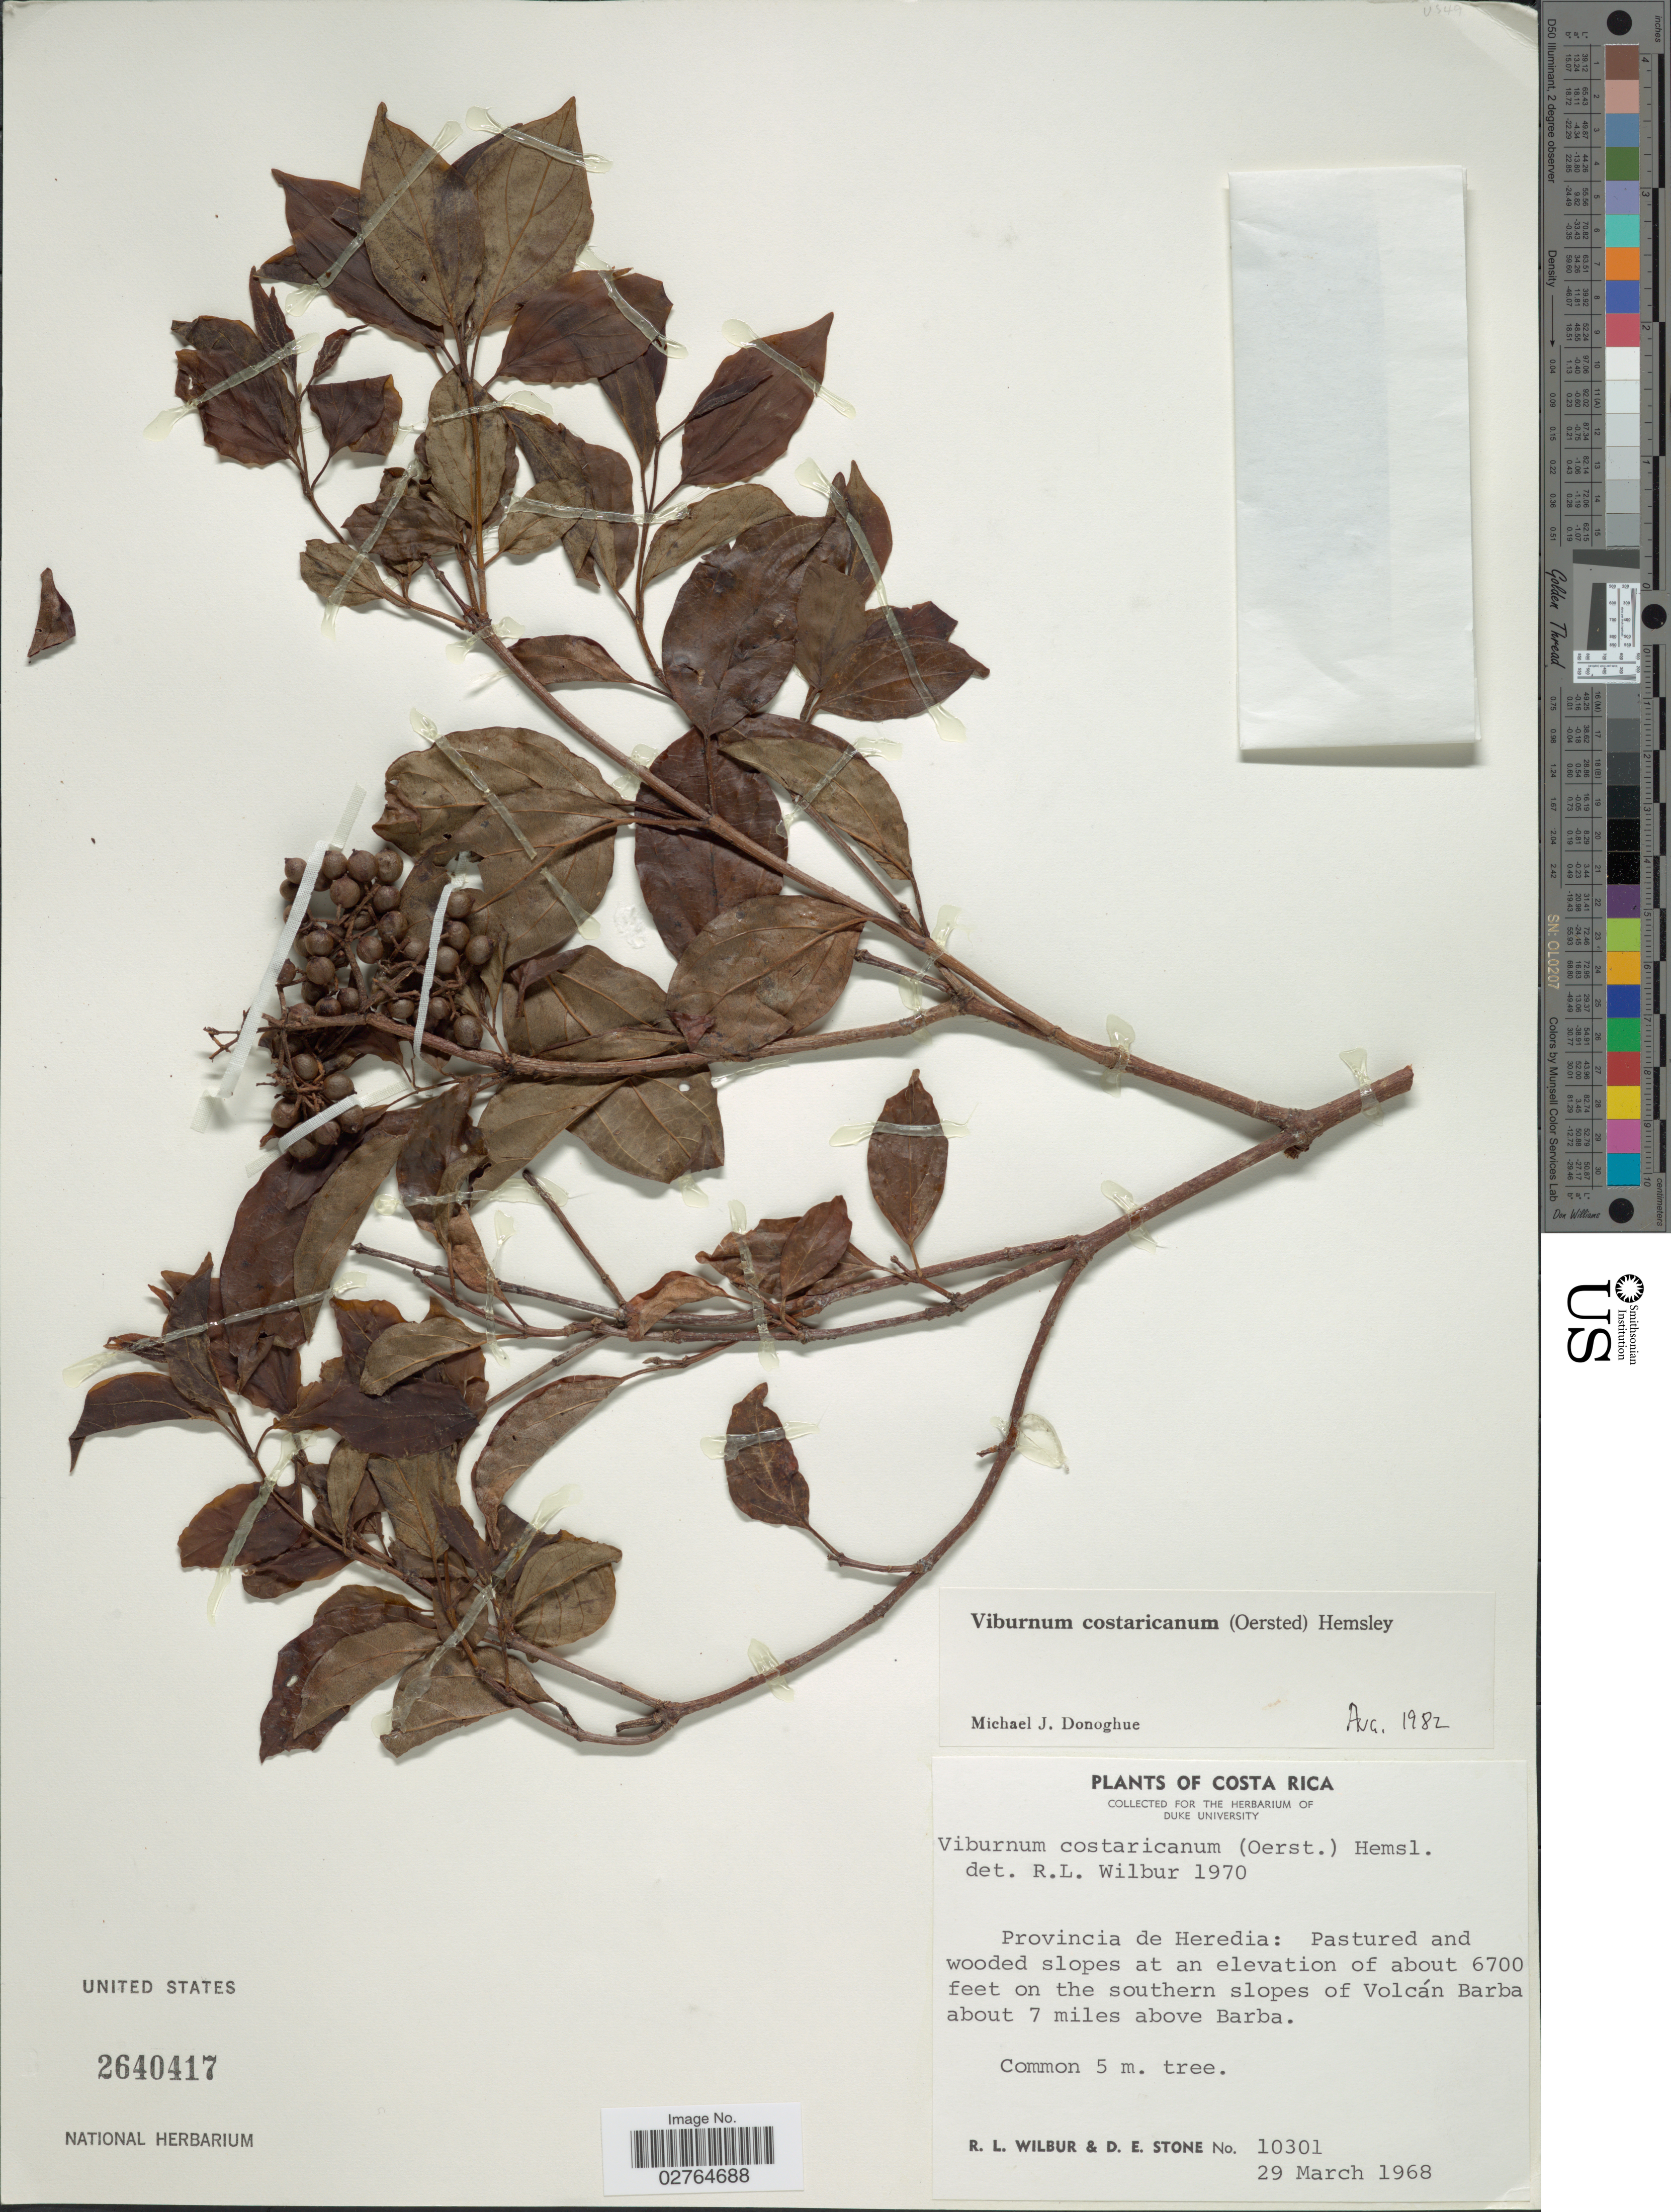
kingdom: Plantae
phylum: Tracheophyta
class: Magnoliopsida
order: Dipsacales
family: Viburnaceae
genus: Viburnum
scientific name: Viburnum costaricanum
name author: (Oerst.) Hemsl.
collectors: R. L. Wilbur & D. E. Stone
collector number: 10301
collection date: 1968-03-29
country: Costa Rica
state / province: Heredia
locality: On the southern slopes of Volcán Barba about 7 miles above Barba.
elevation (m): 2042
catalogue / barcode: US 2640417